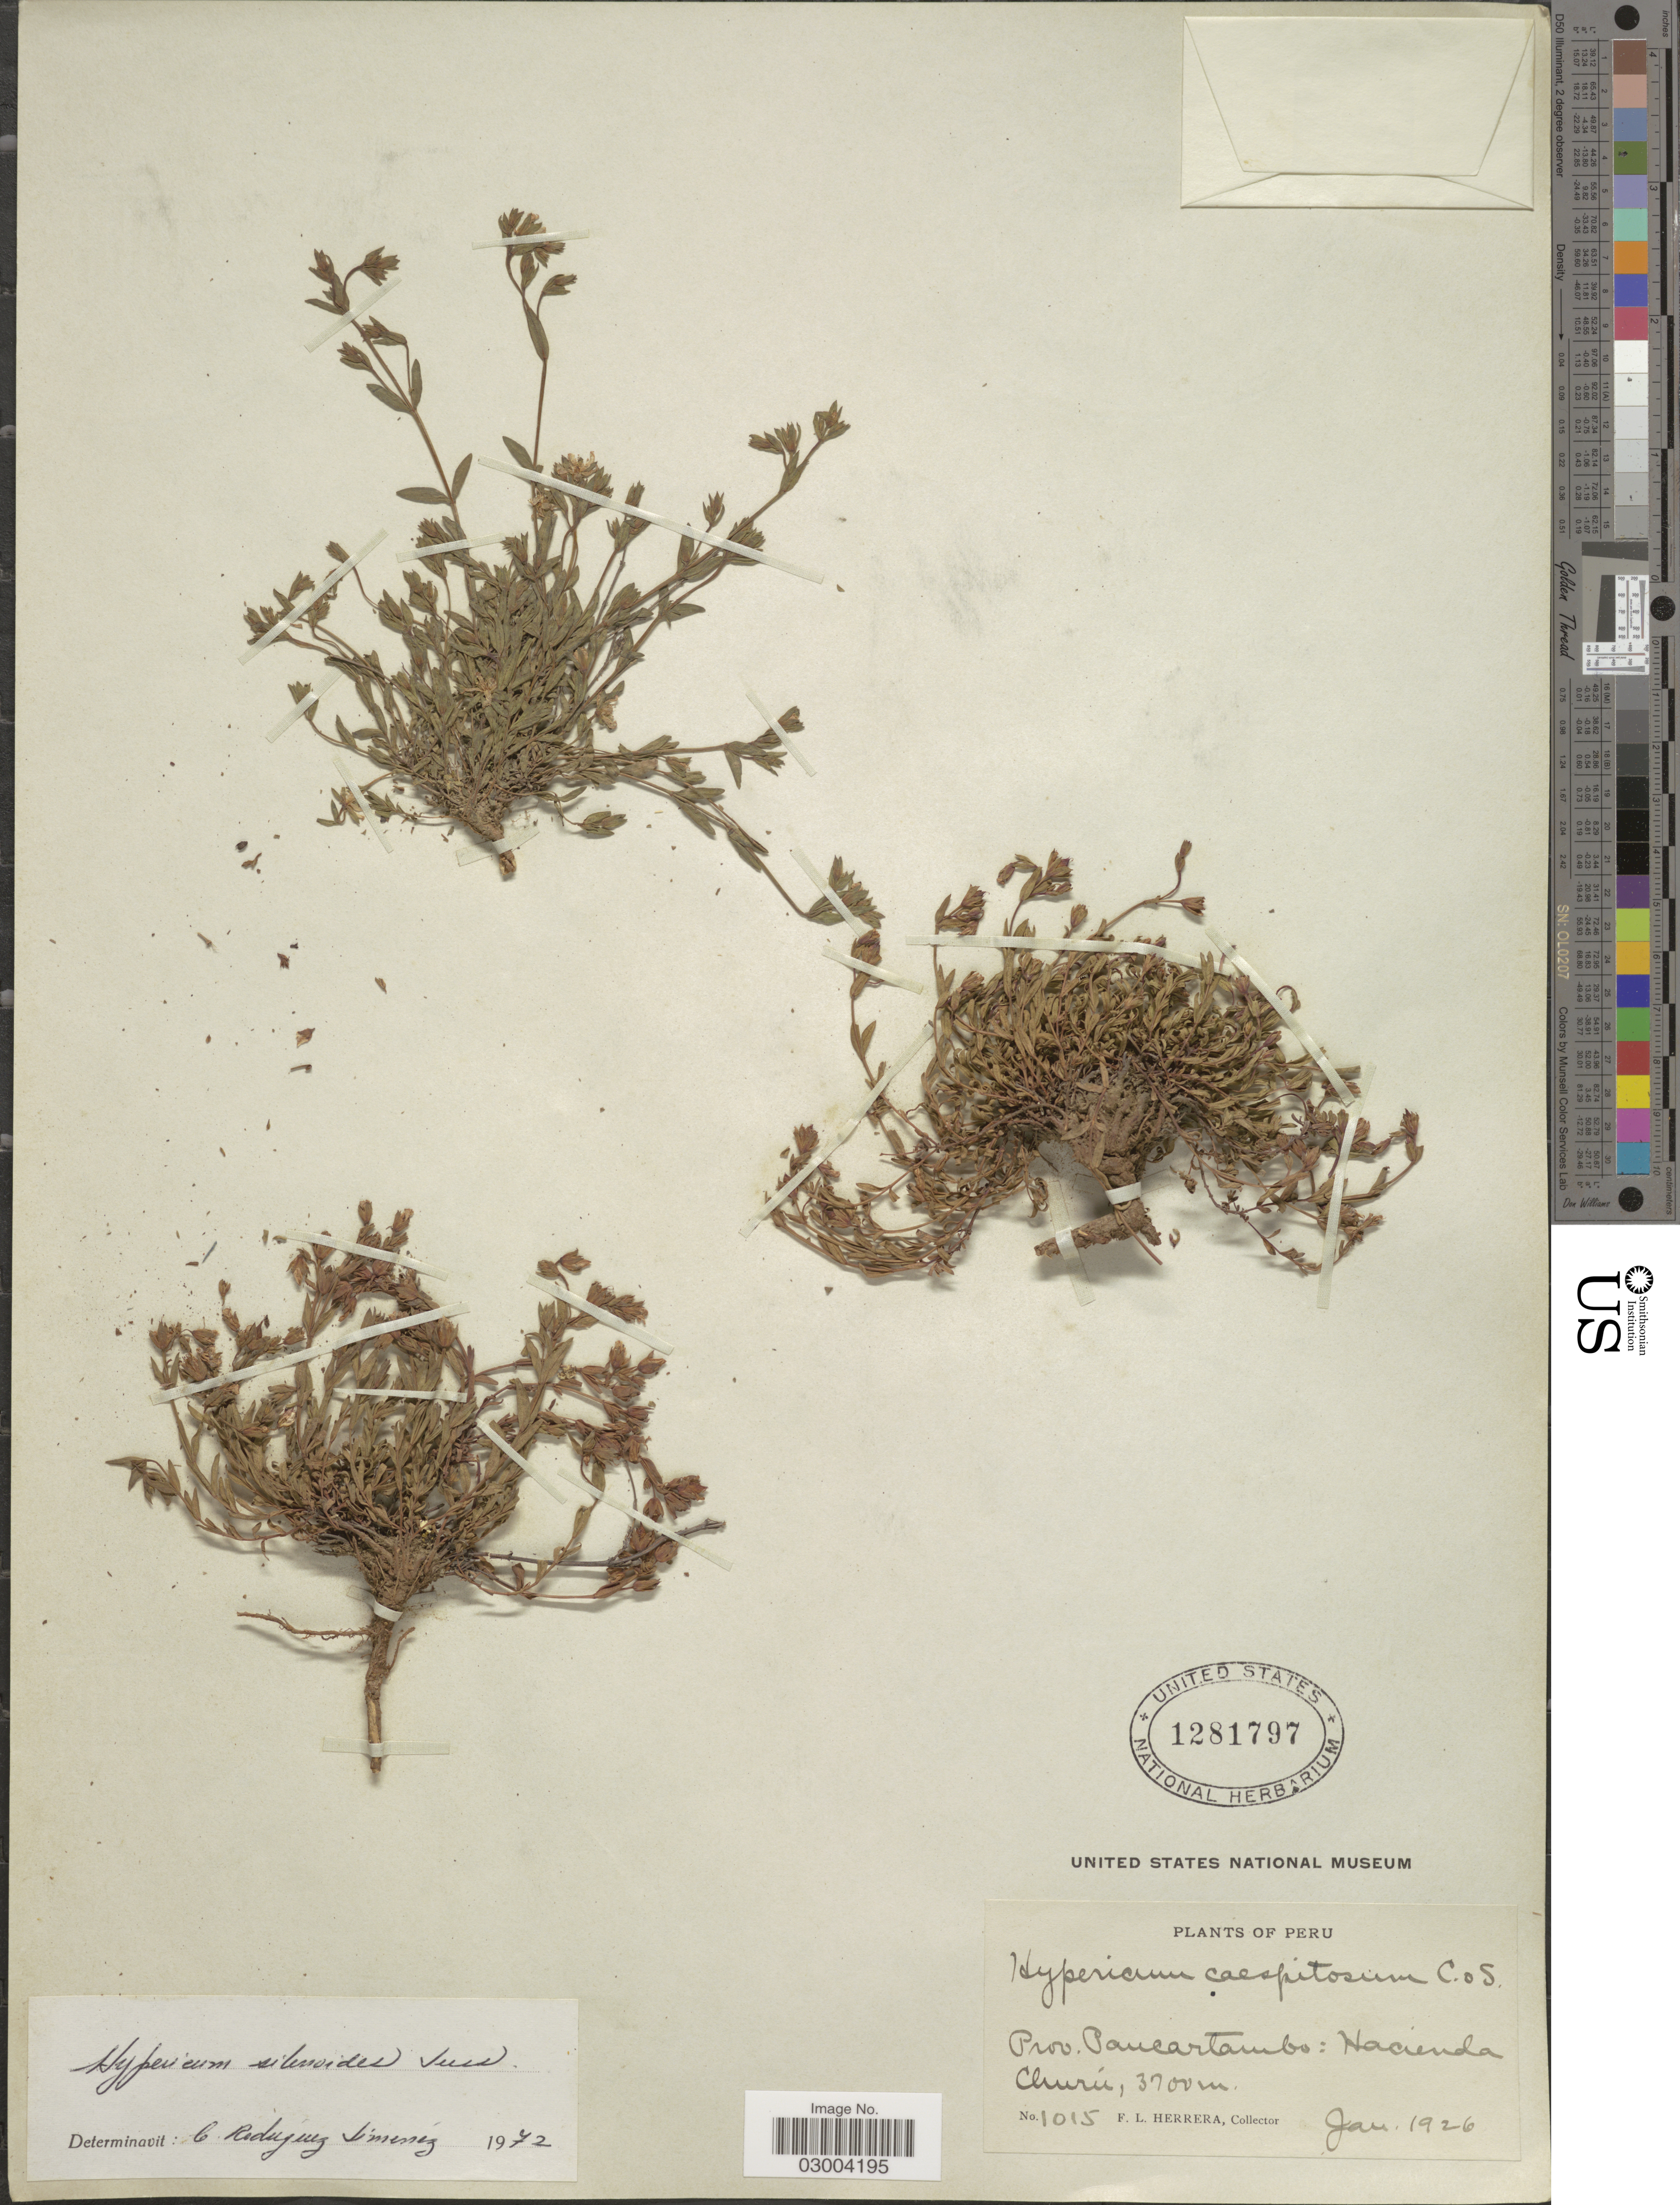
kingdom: Plantae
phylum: Tracheophyta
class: Magnoliopsida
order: Malpighiales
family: Hypericaceae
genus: Hypericum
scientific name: Hypericum silenoides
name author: Juss.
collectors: F. L. Herrera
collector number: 1015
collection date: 1926-01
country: Peru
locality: Prov. Paucartambo: Hacienda Churú.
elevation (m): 3700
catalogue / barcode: US 1281797